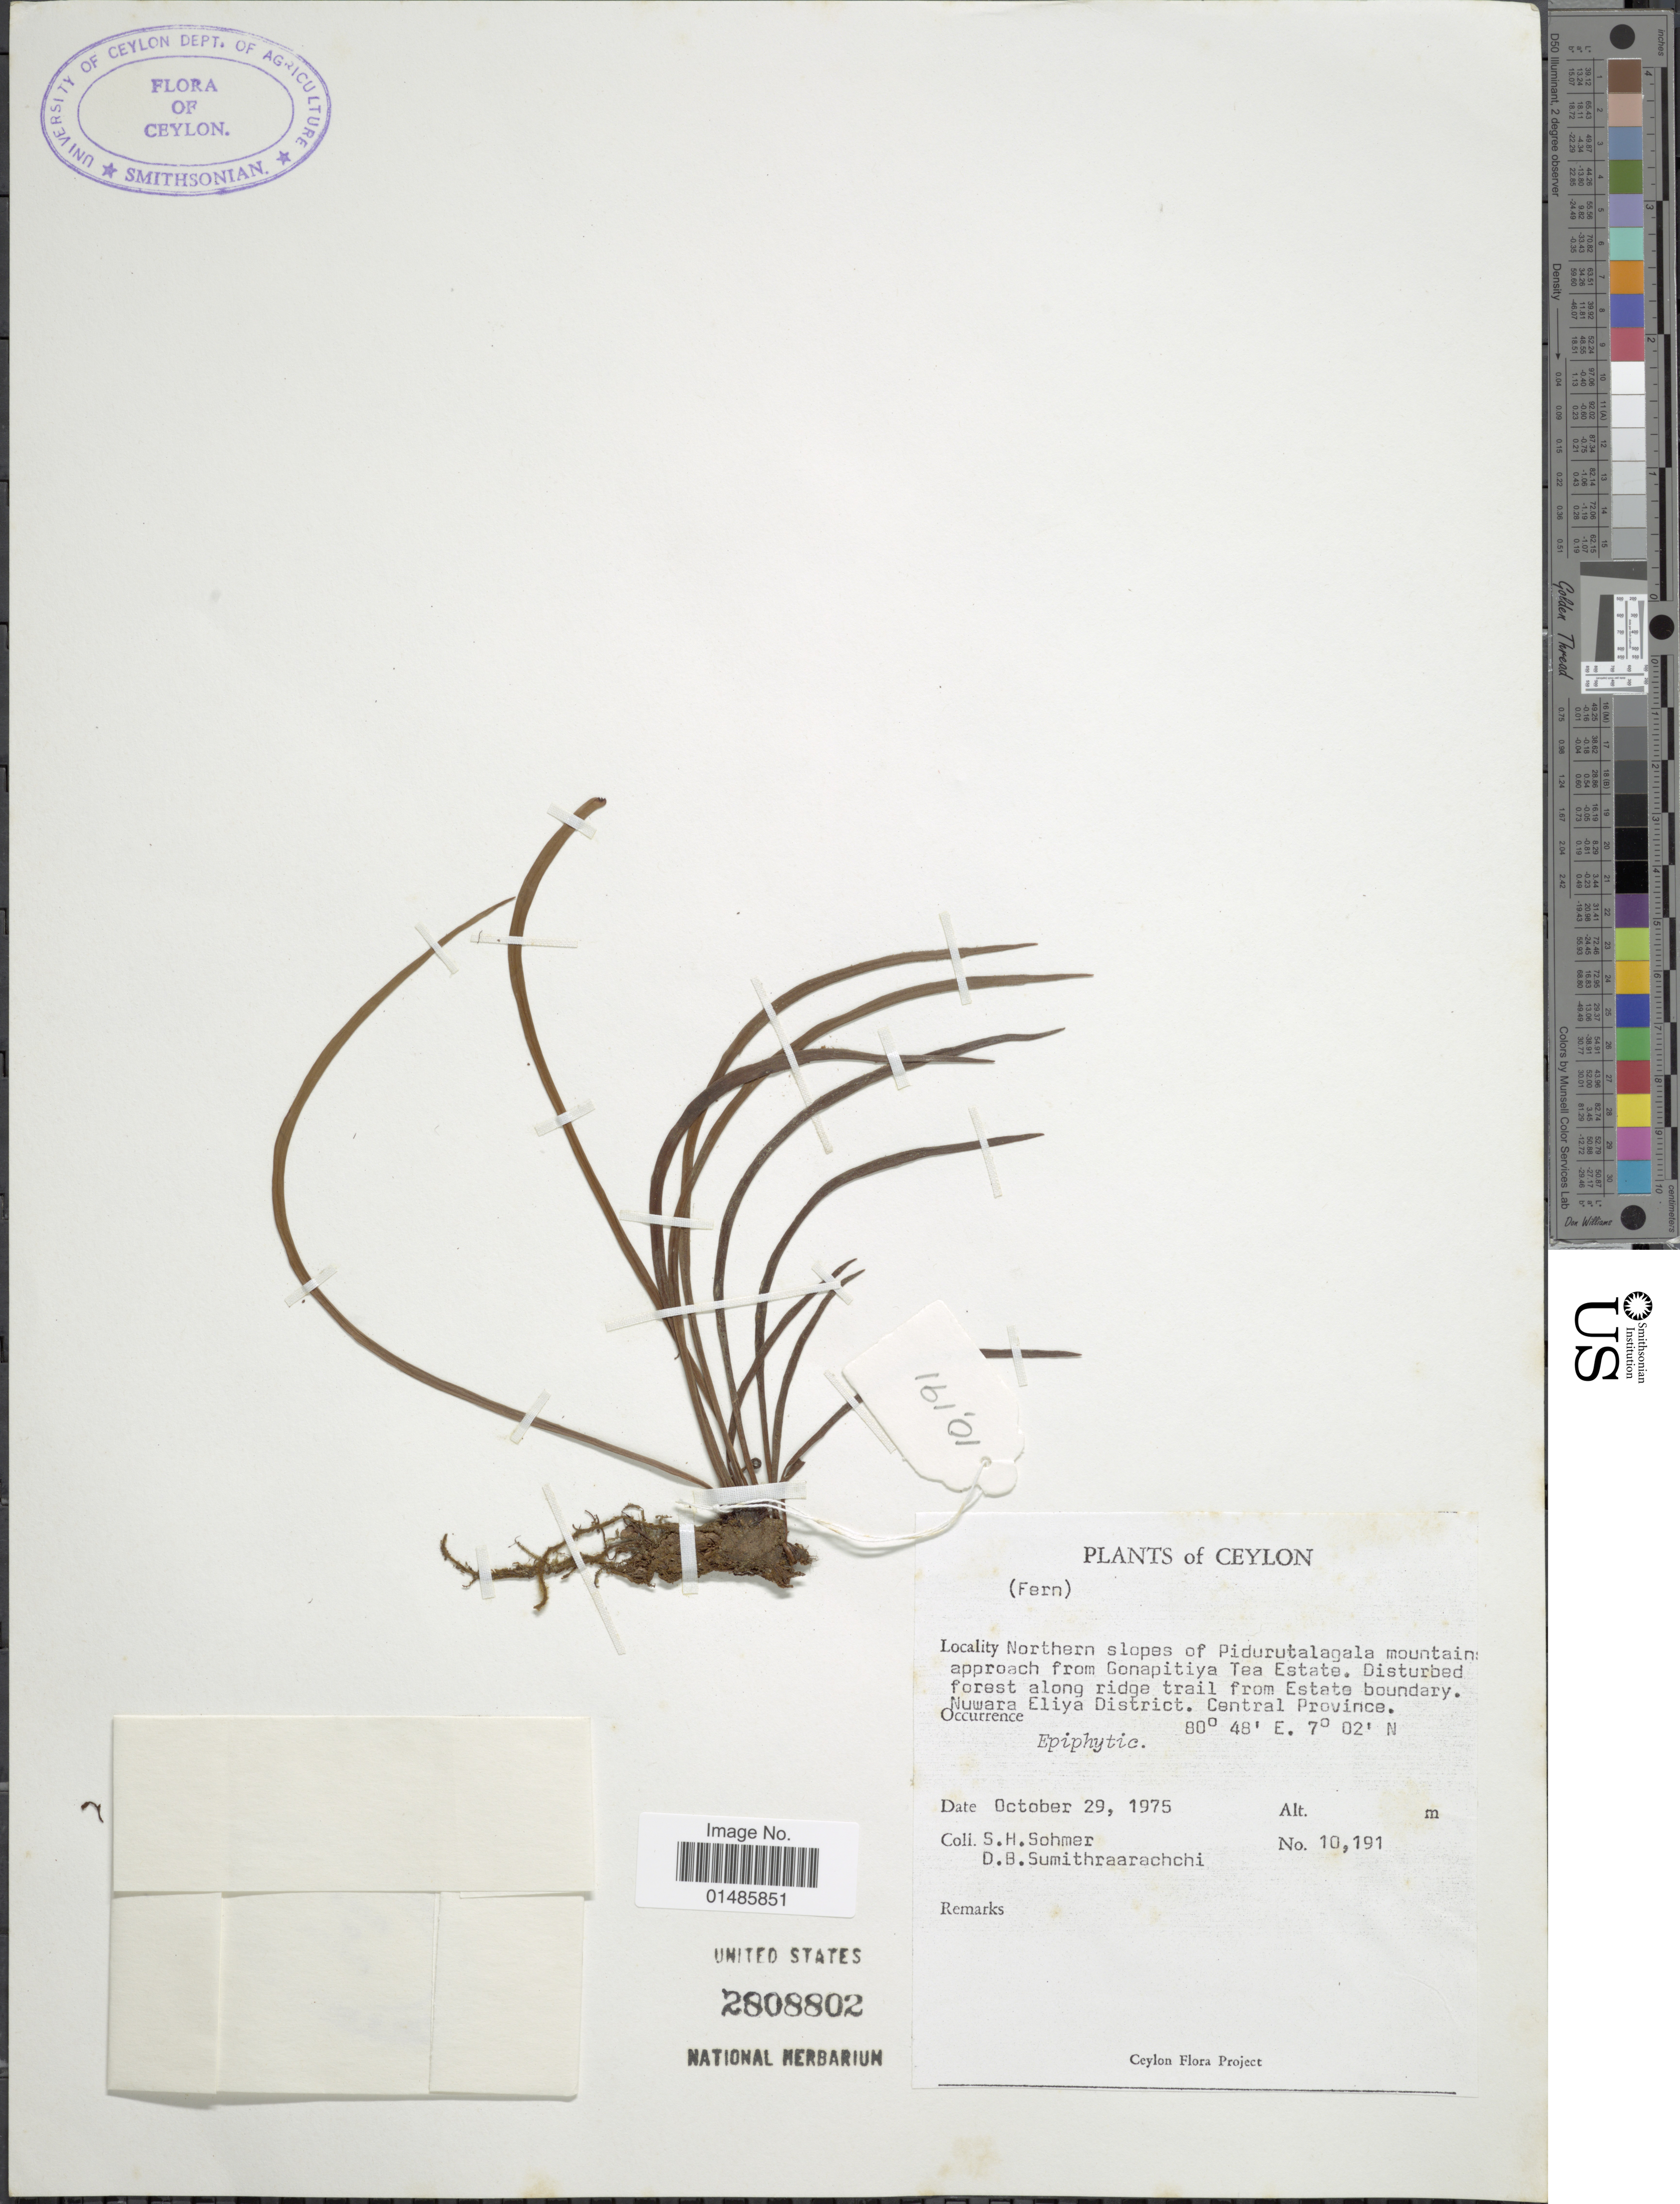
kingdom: Plantae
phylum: Tracheophyta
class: Polypodiopsida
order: Polypodiales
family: Pteridaceae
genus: Haplopteris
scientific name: Haplopteris sp.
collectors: S. H. Sohmer & D. B. Sumithraarachchi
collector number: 10191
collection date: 1975-10-29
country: Sri Lanka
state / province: Central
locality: Ceylon. Northern slopes of Pidurutalagala mountain: approach from Gonapitiya Tea Estate. Disturbed forest along ridge trail from Estate boundary. Nuwara Eliya District.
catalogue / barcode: US 2808802